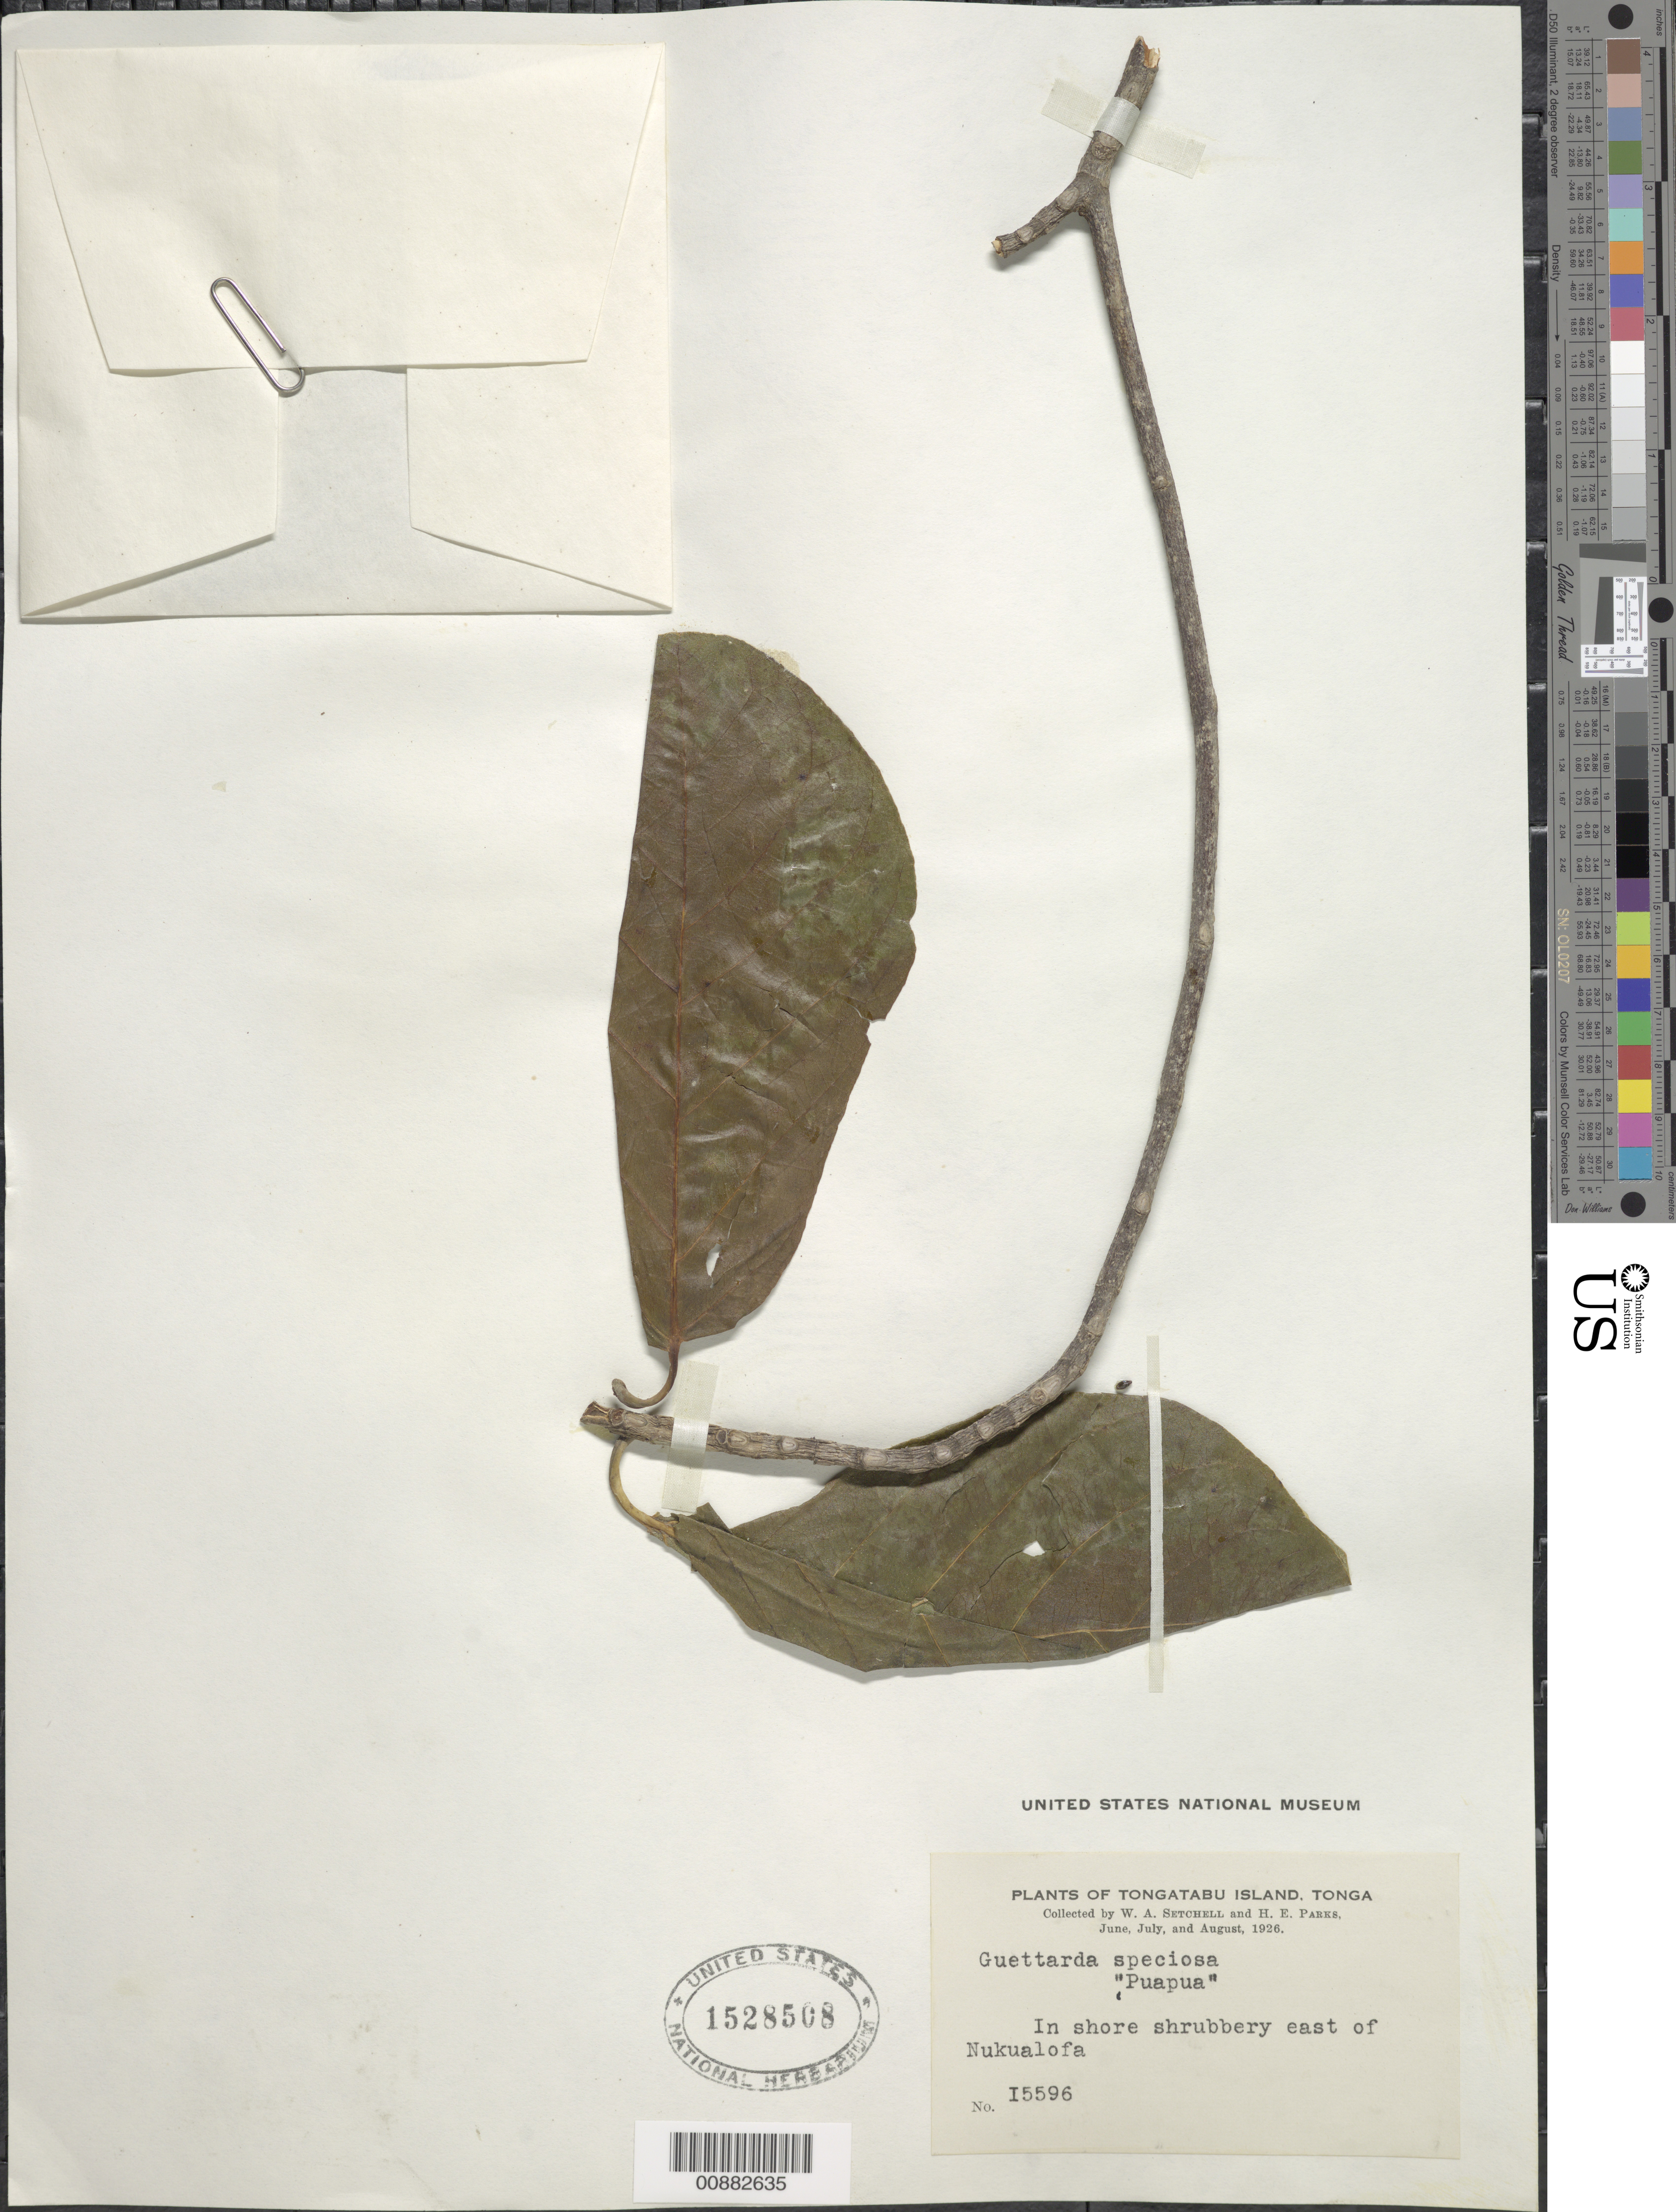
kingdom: Plantae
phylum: Tracheophyta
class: Magnoliopsida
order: Gentianales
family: Rubiaceae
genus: Guettarda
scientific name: Guettarda speciosa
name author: L.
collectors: W. Setchell & H. E. Parks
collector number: I 5596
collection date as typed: Jun 1926 to Aug 1926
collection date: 1926-06/1926-08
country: Tonga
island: Tongatapu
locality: In shore shrubbery east of Nukualofa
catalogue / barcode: US 1528508